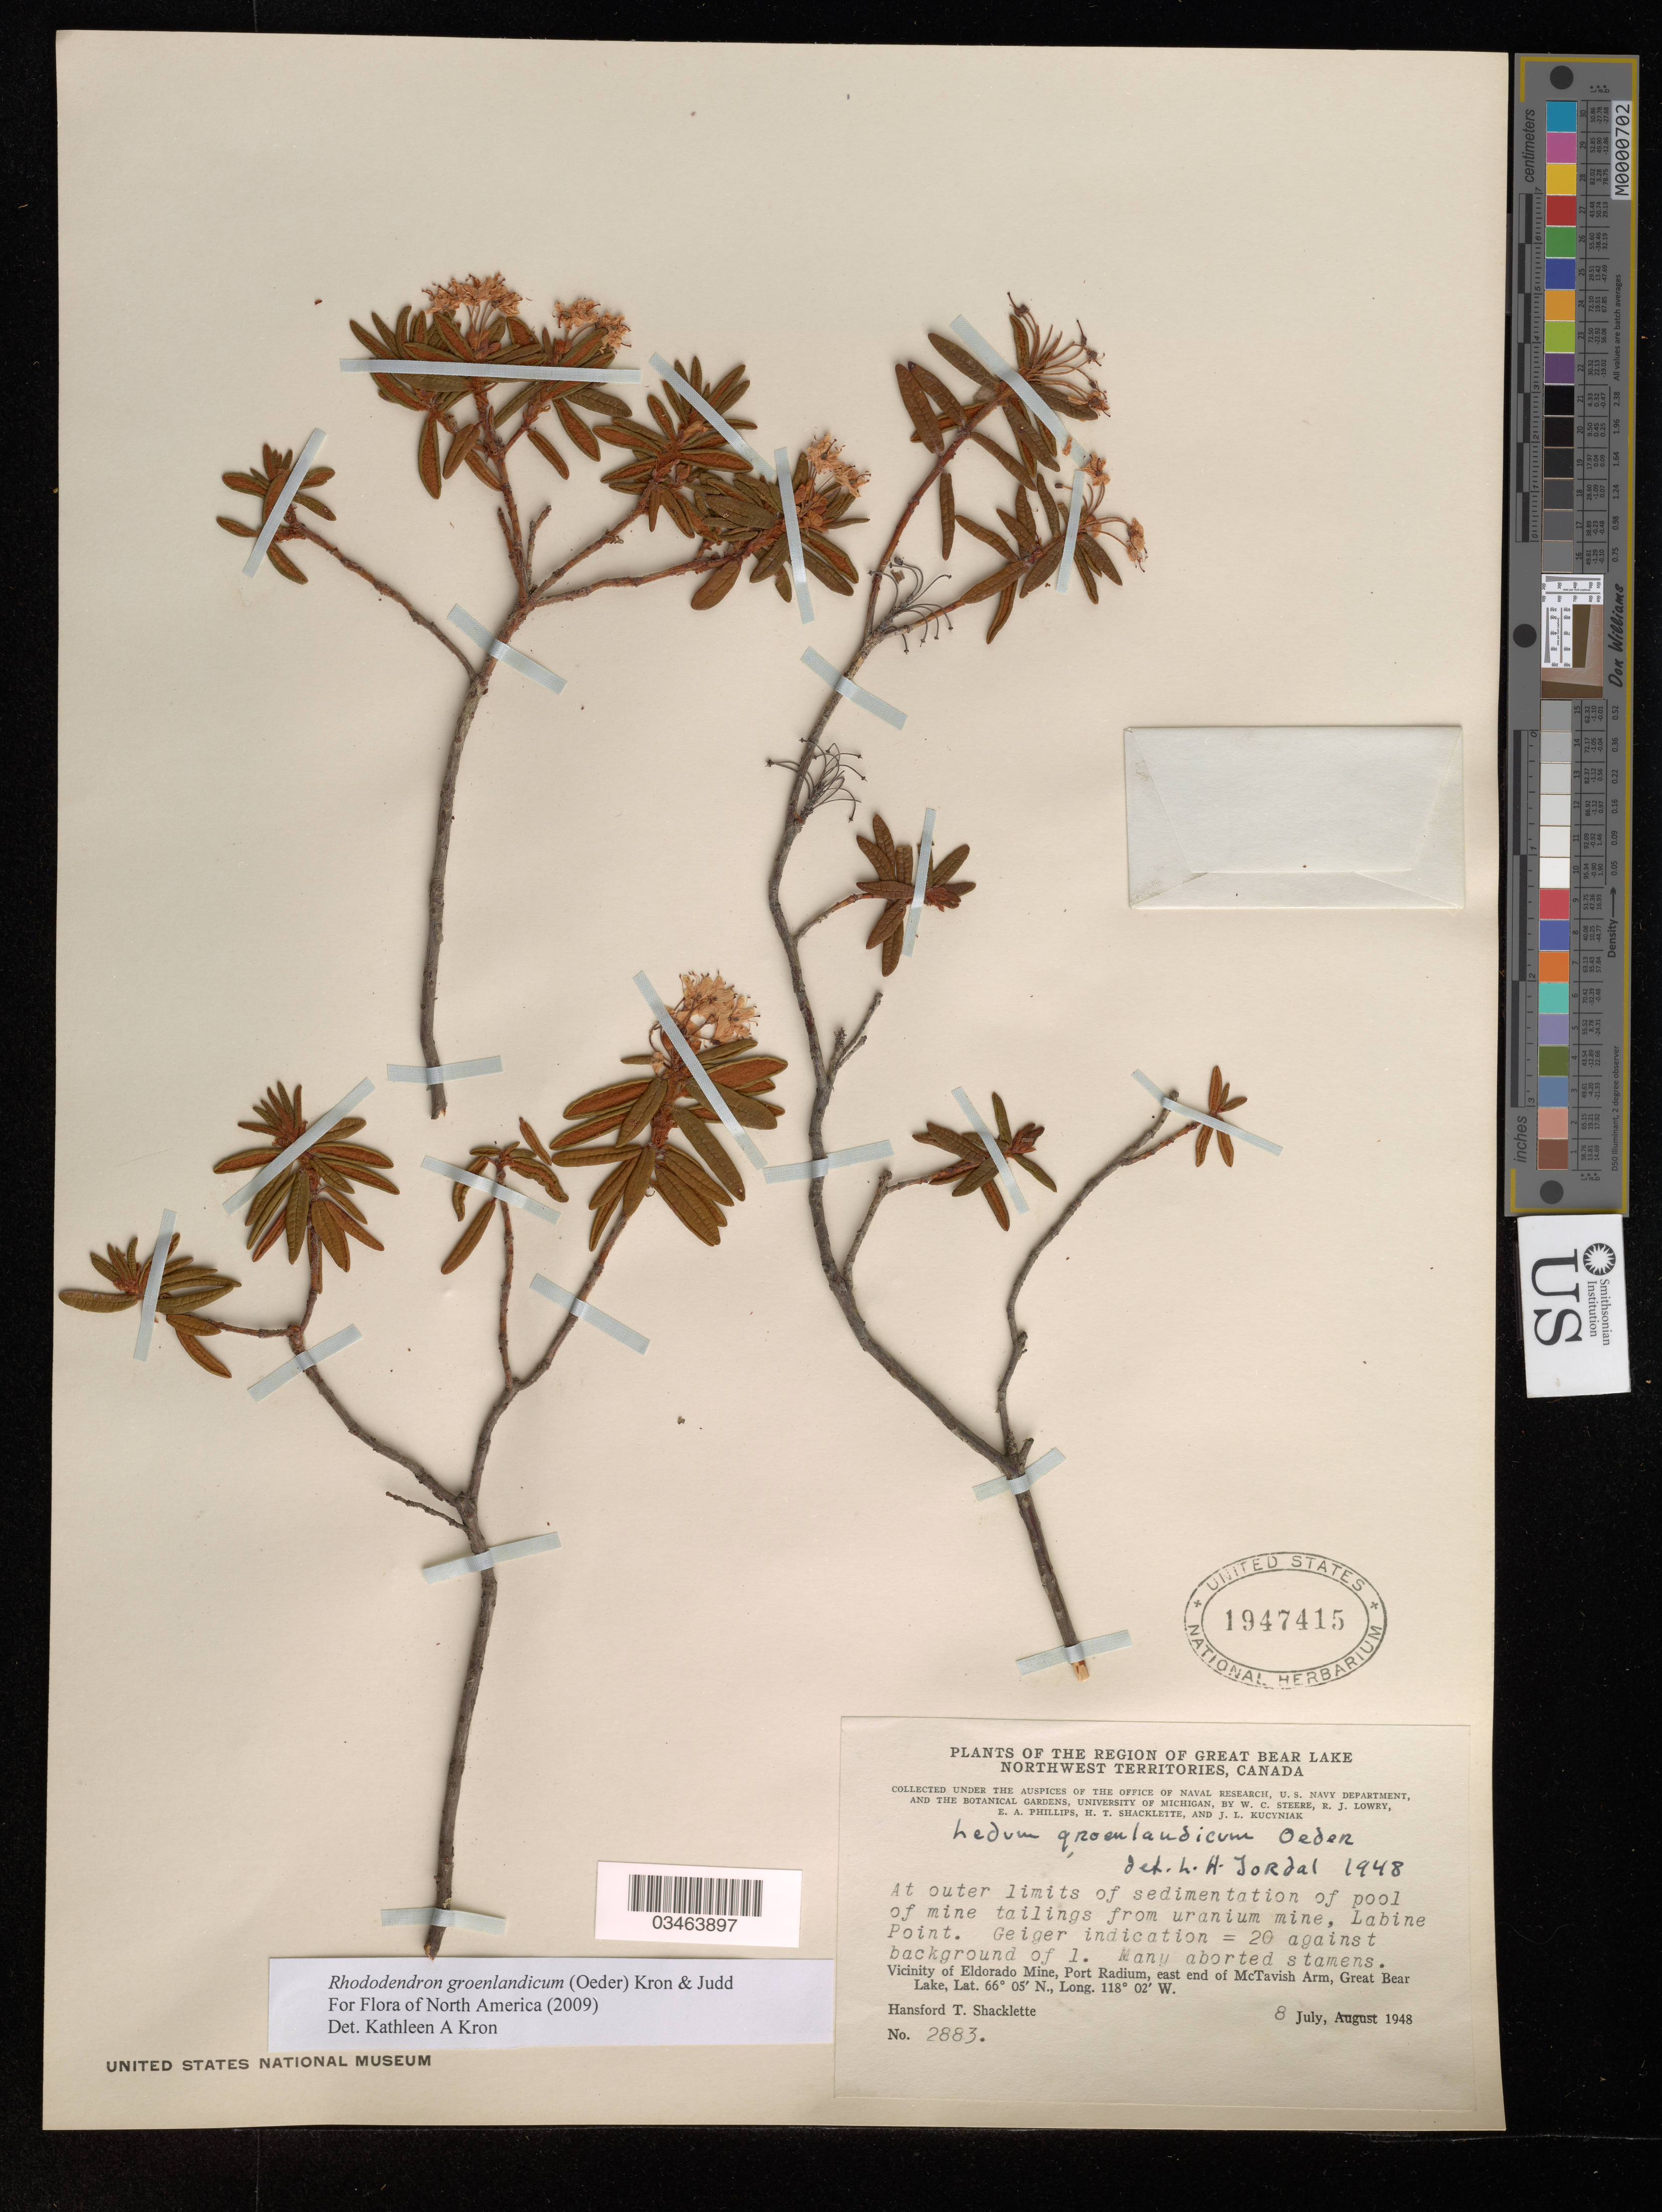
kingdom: Plantae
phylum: Tracheophyta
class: Magnoliopsida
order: Ericales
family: Ericaceae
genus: Rhododendron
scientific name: Rhododendron groenlandicum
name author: (Oeder) Kron & Judd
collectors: W. C. Steere, R. Lowry, E. Phillips, H. Shacklette & J. Kucyniak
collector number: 2883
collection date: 1948-07-08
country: Canada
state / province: Northwest Territories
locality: The Region of Great Bear Lake. At outer limits of sedimentation of pool of mine tailings from uranium mine, Labine Point. Vicinity of Eldorado Mine, Port Radium, east end of McTavish Arm.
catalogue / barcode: US 1947415